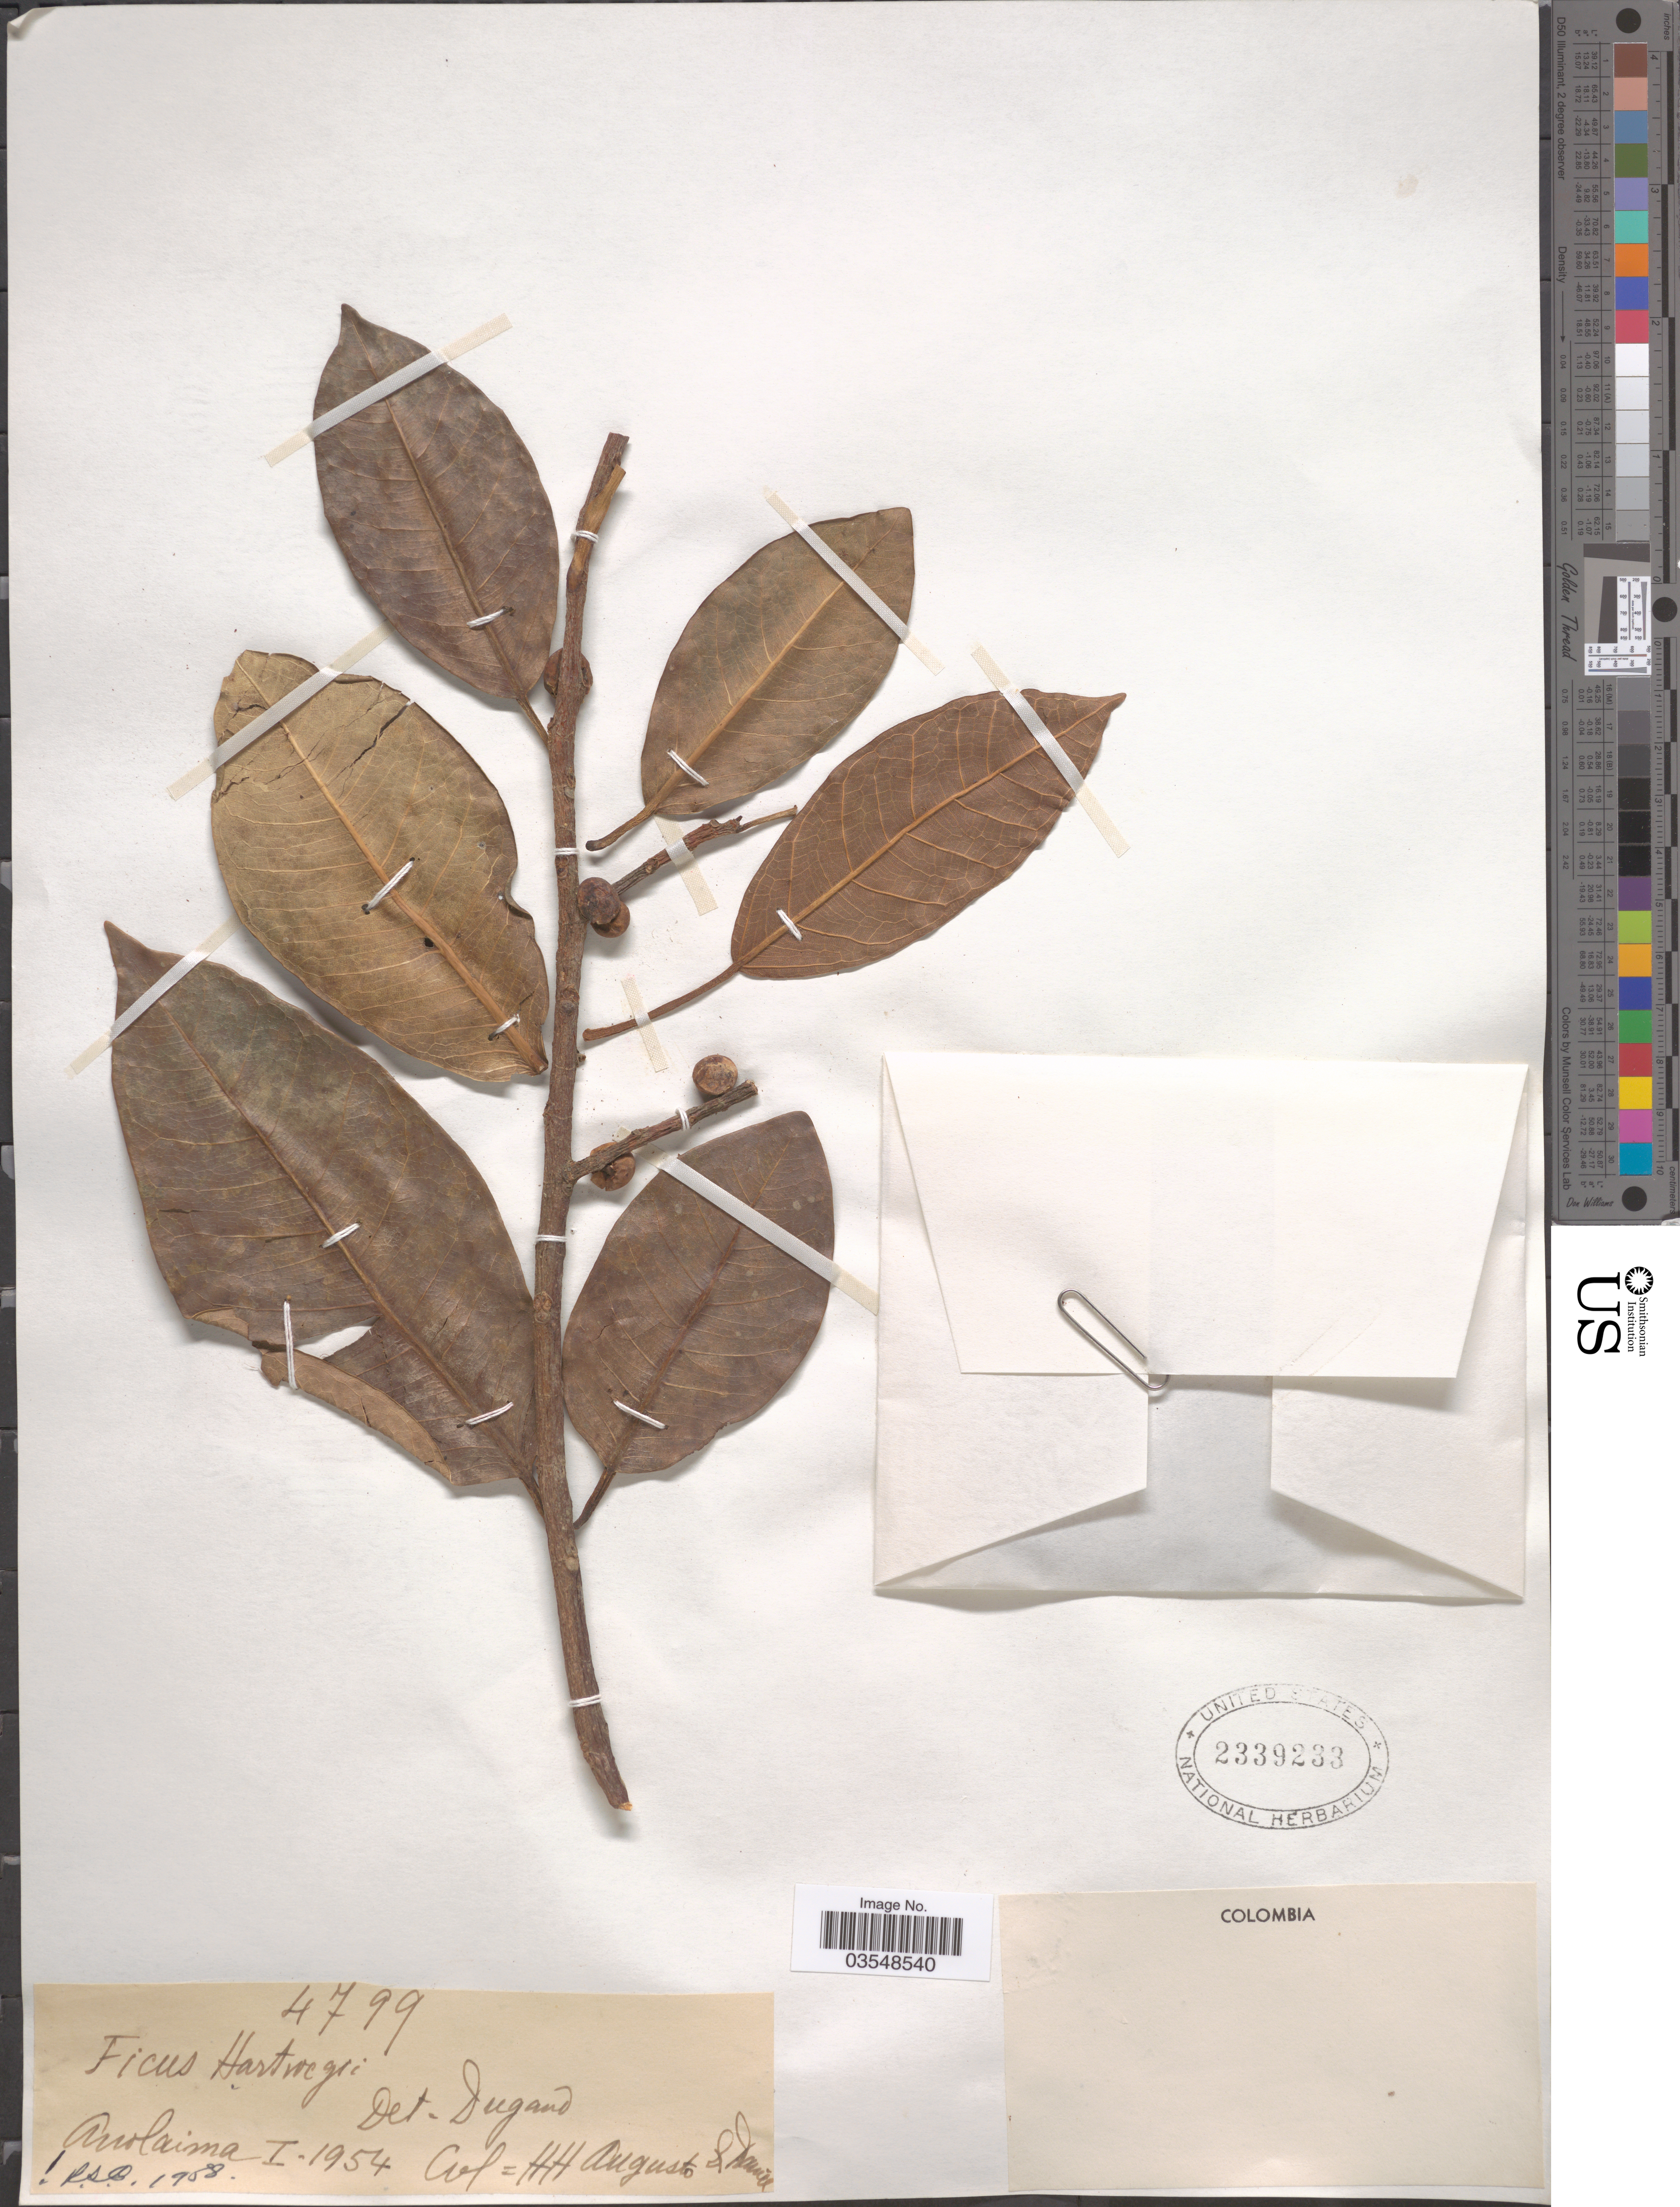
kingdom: Plantae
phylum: Tracheophyta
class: Magnoliopsida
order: Rosales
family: Moraceae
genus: Ficus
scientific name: Ficus hartwegii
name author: (Miq.) Miq.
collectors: H. Augusto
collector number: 4799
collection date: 1954-01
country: Colombia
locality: Anolaima.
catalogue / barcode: US 2339233